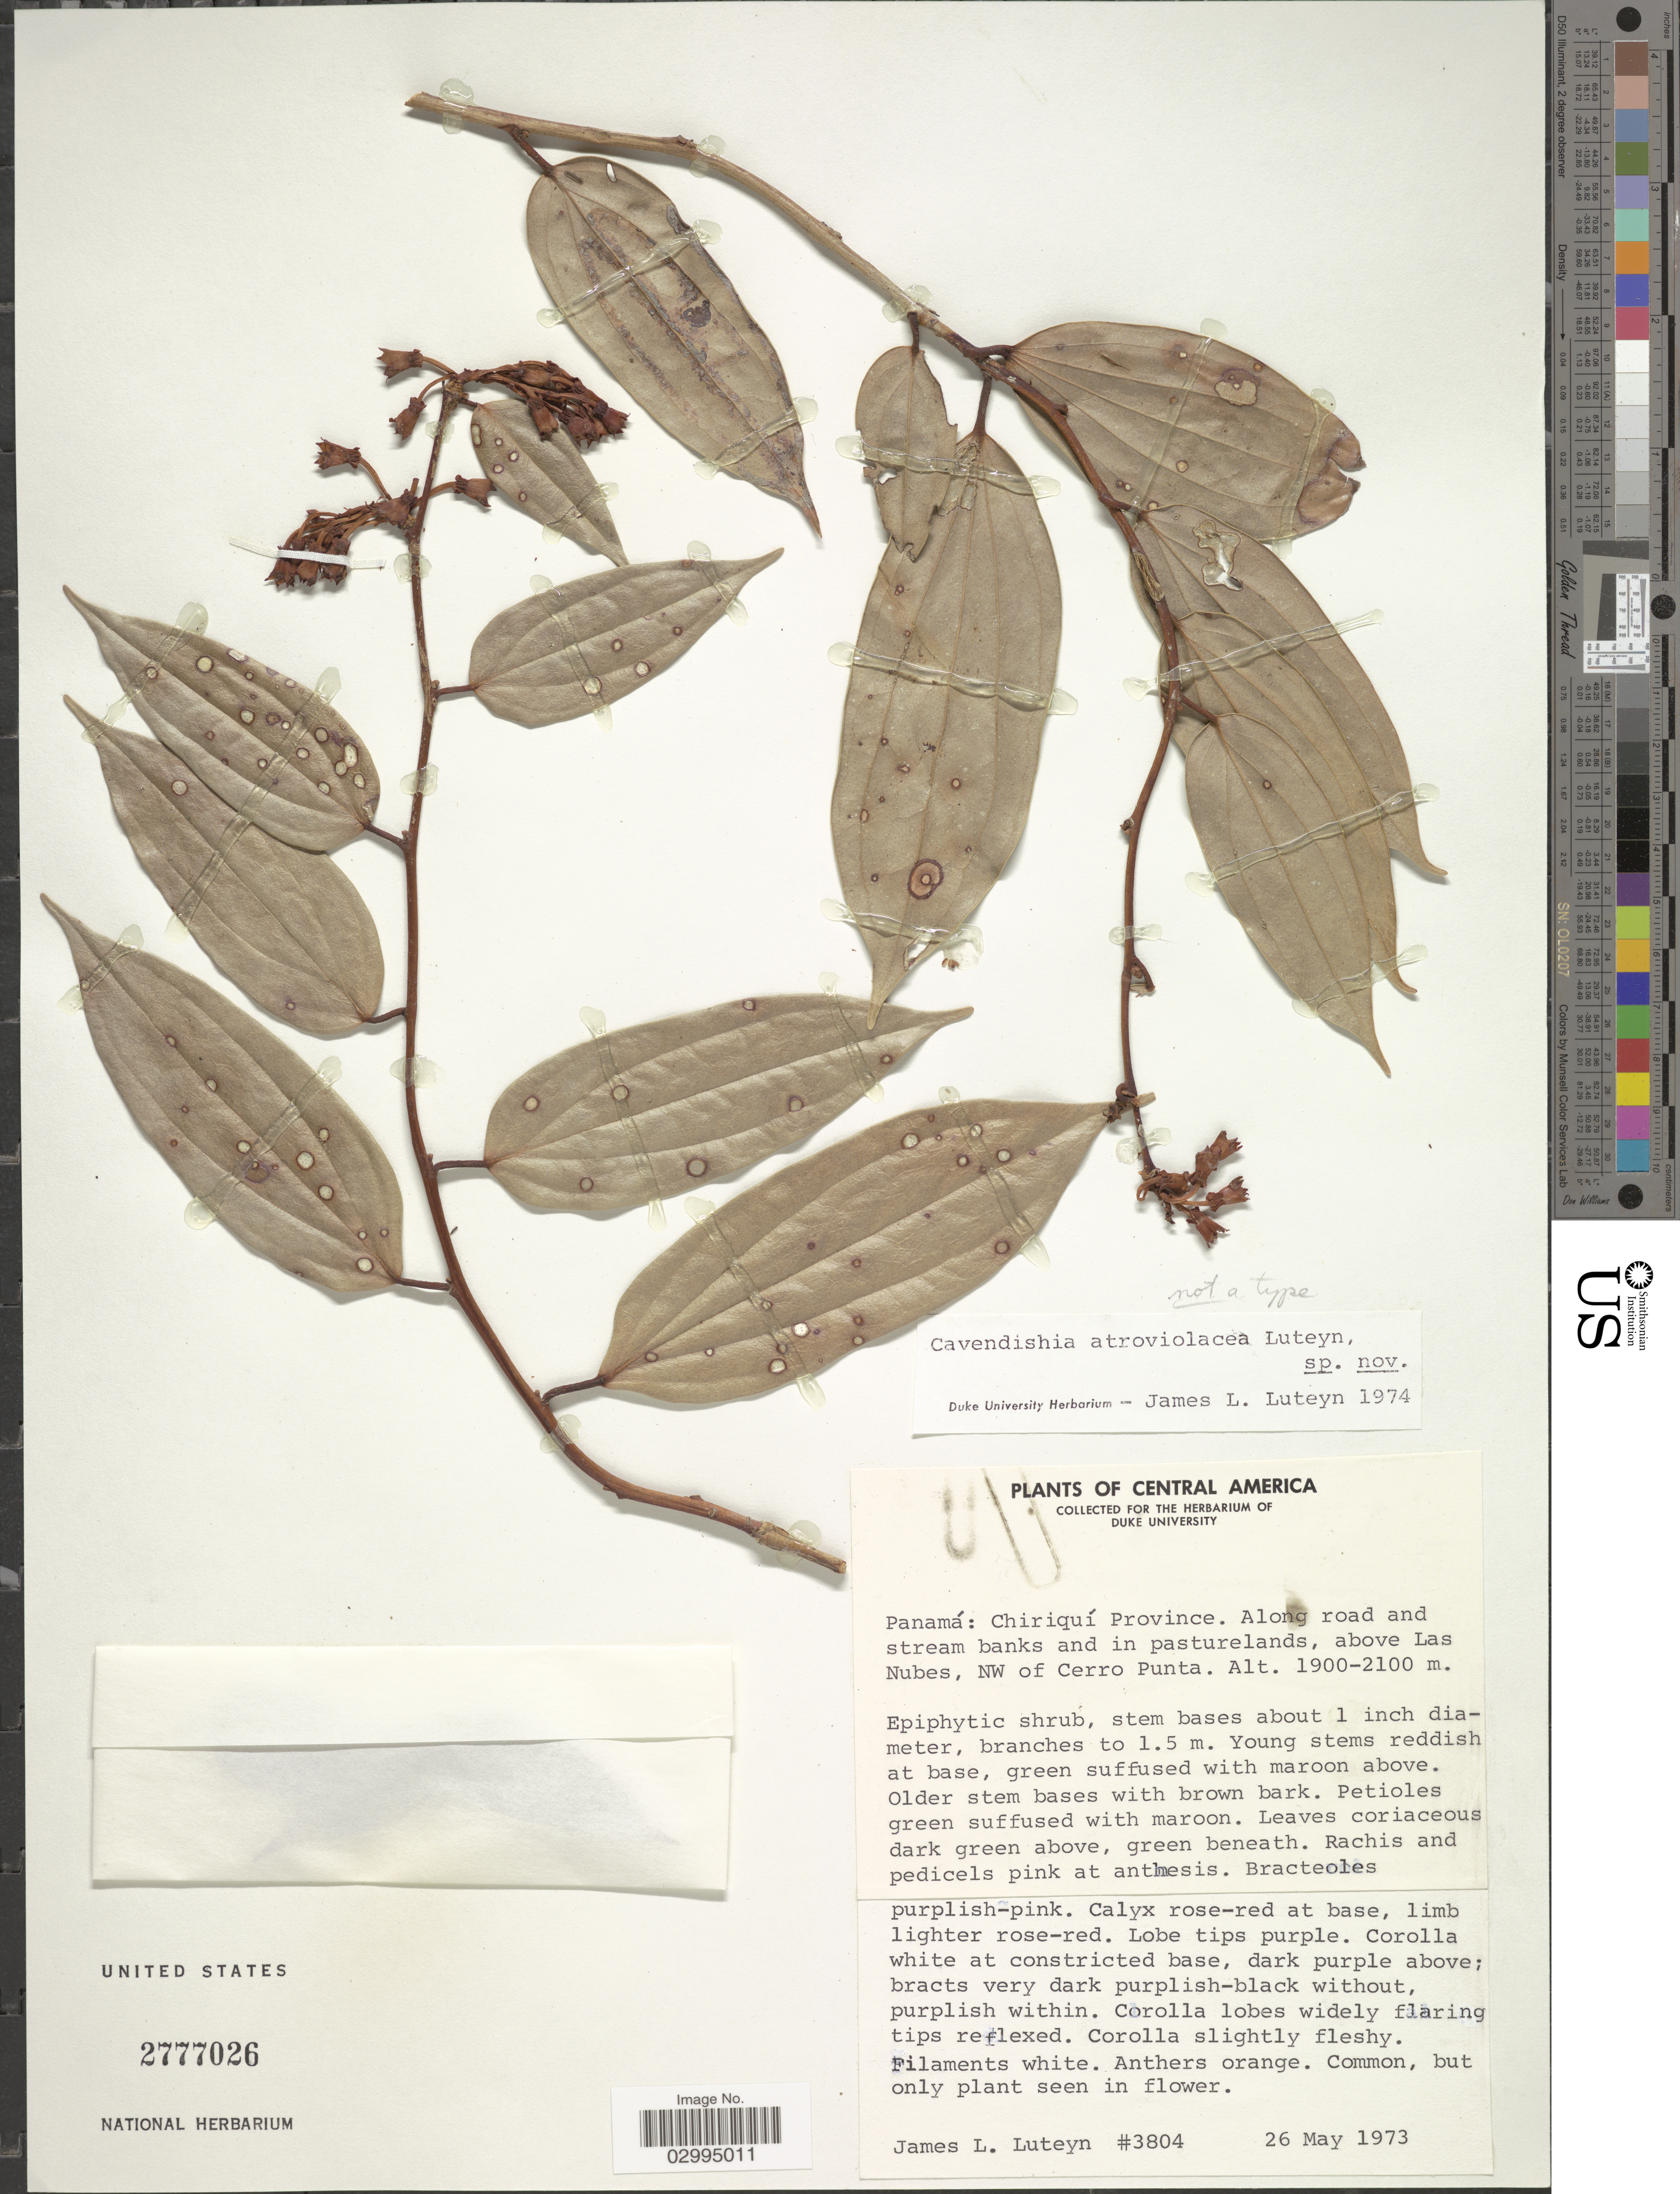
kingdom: Plantae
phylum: Tracheophyta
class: Magnoliopsida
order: Ericales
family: Ericaceae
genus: Cavendishia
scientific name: Cavendishia atroviolacea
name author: Luteyn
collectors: J. L. Luteyn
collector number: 3804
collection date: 1973-05-26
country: Panama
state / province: Chiriqui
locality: Central America. Chiriquí Province. Along road and stream banks and in pasturelands, above Las Nubes, NW of Cerro Punta.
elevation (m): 1900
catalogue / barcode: US 2777026